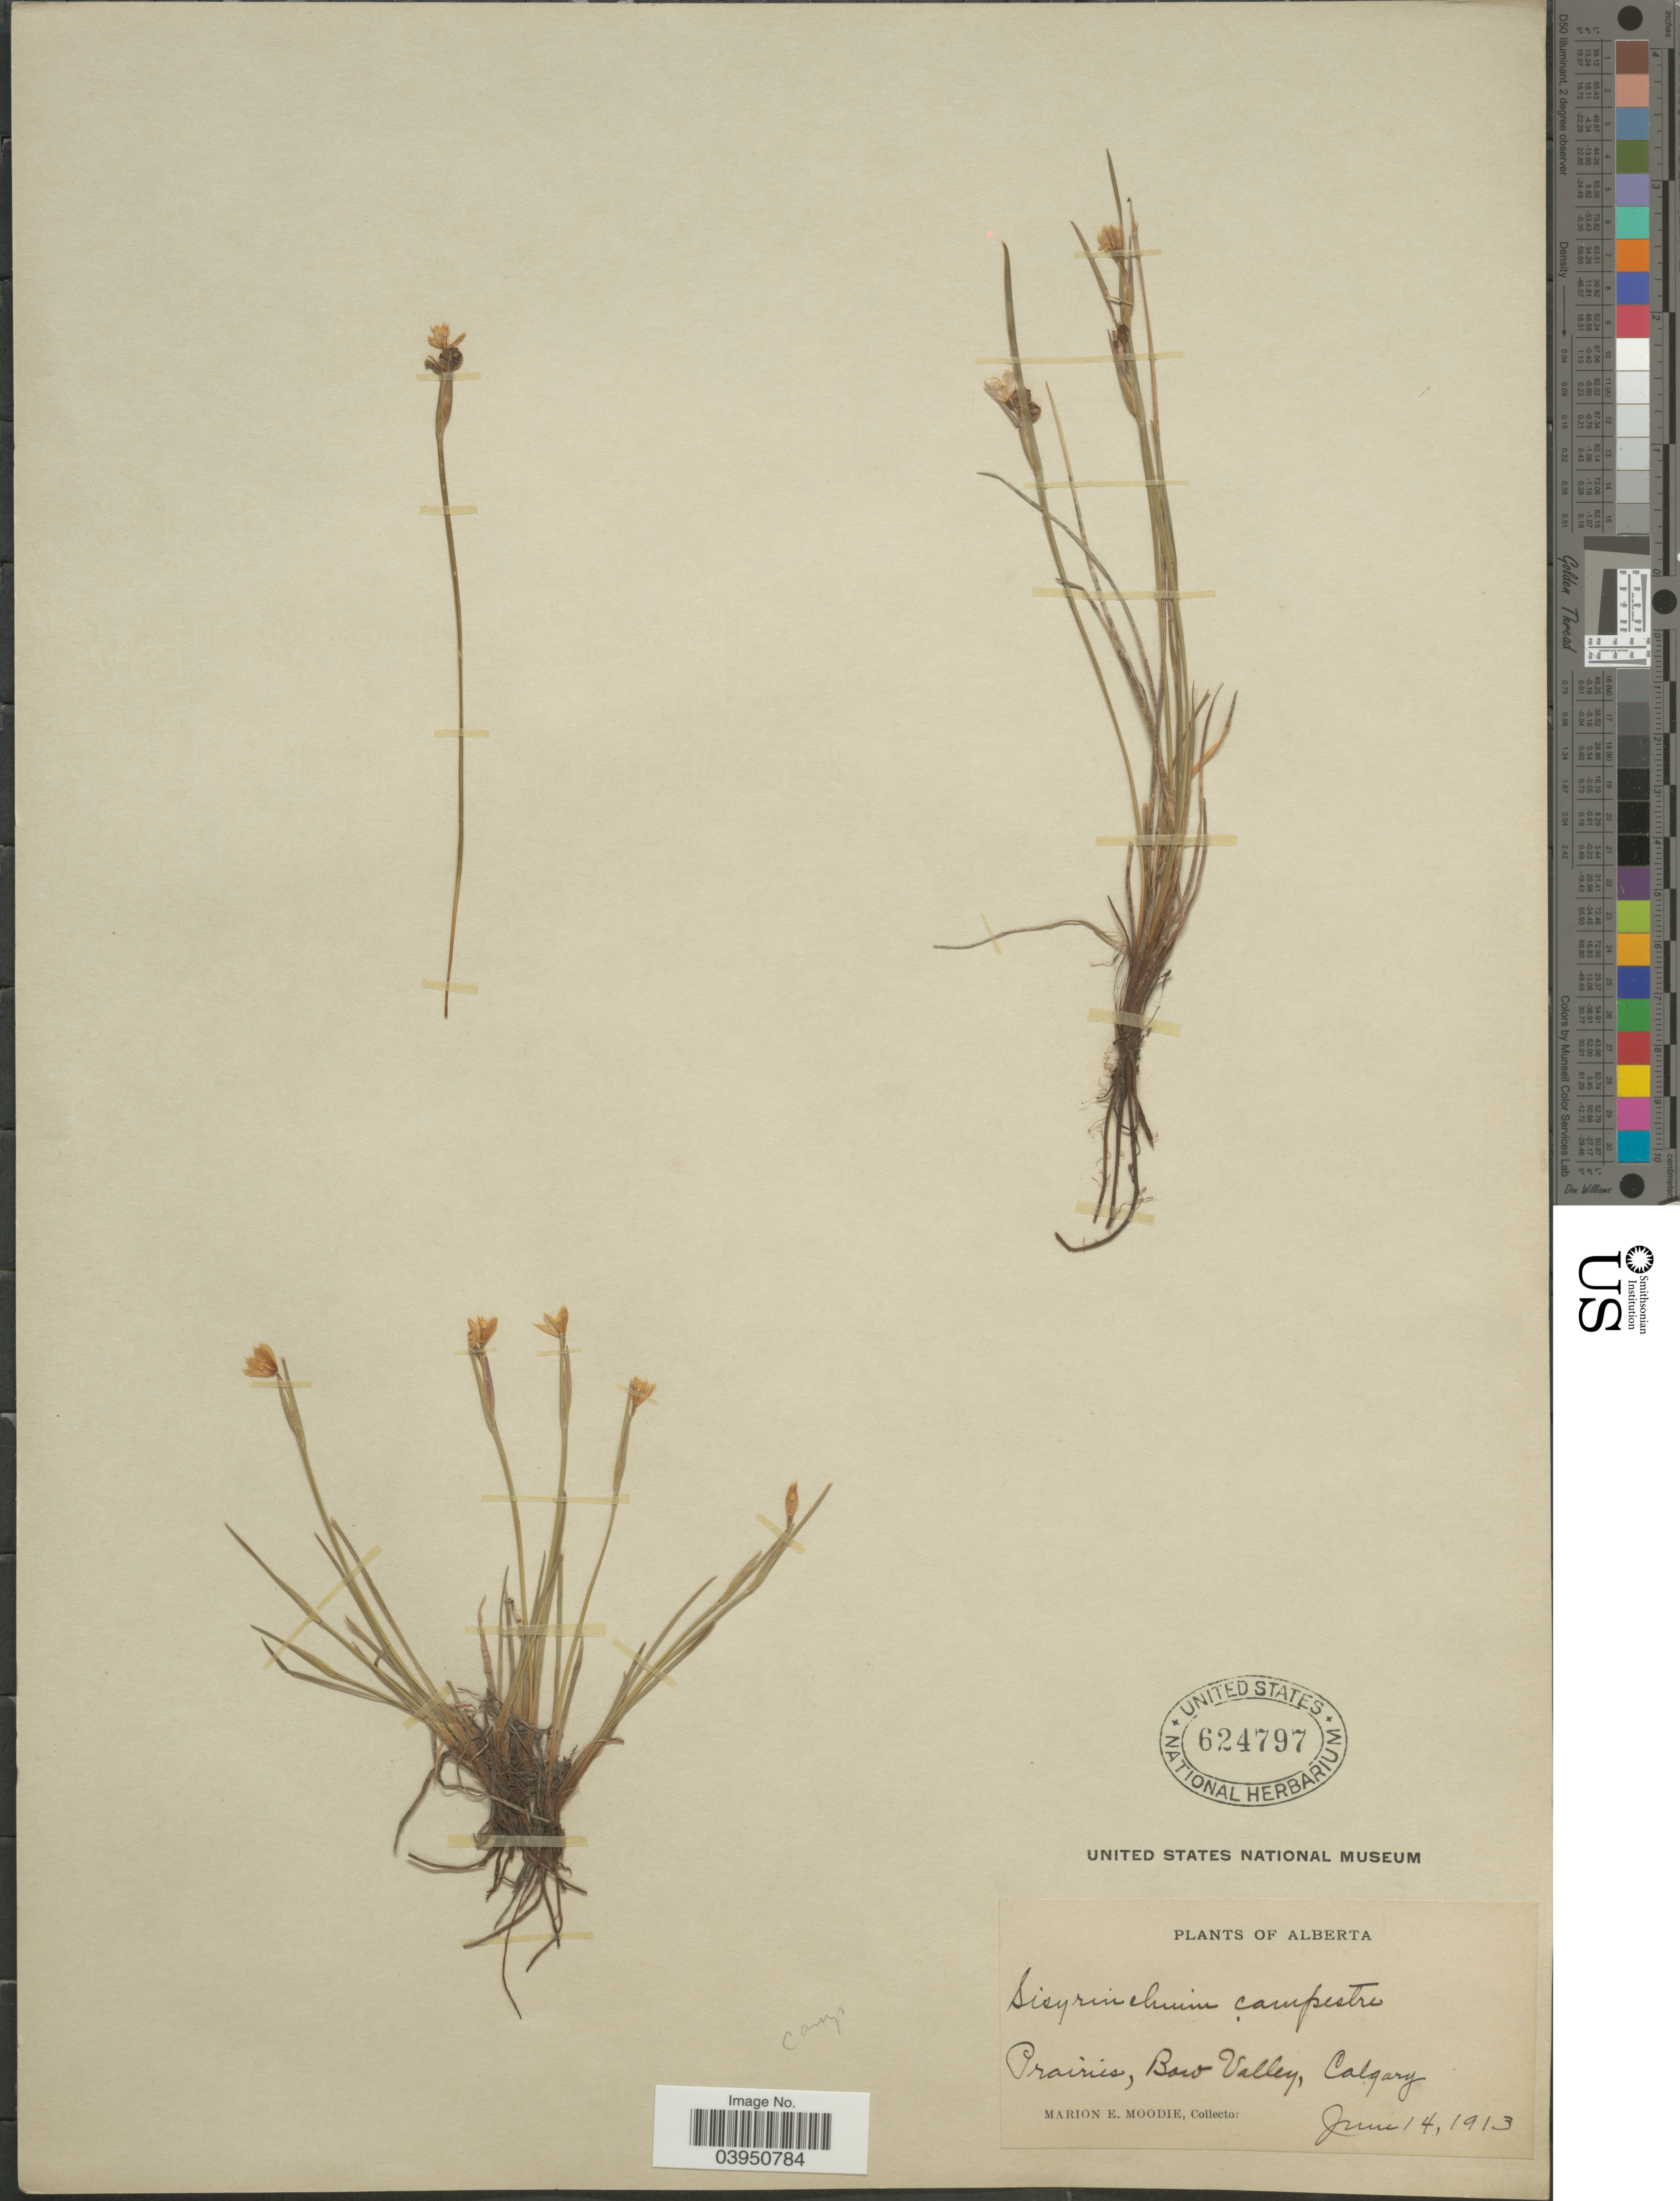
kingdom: Plantae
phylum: Tracheophyta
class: Liliopsida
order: Asparagales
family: Iridaceae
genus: Sisyrinchium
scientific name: Sisyrinchium campestre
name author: E.P. Bicknell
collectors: M. E. Moodie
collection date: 1913-06-14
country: Canada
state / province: Alberta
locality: Prairies, Bow Valley, Calgary.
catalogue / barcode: US 624797